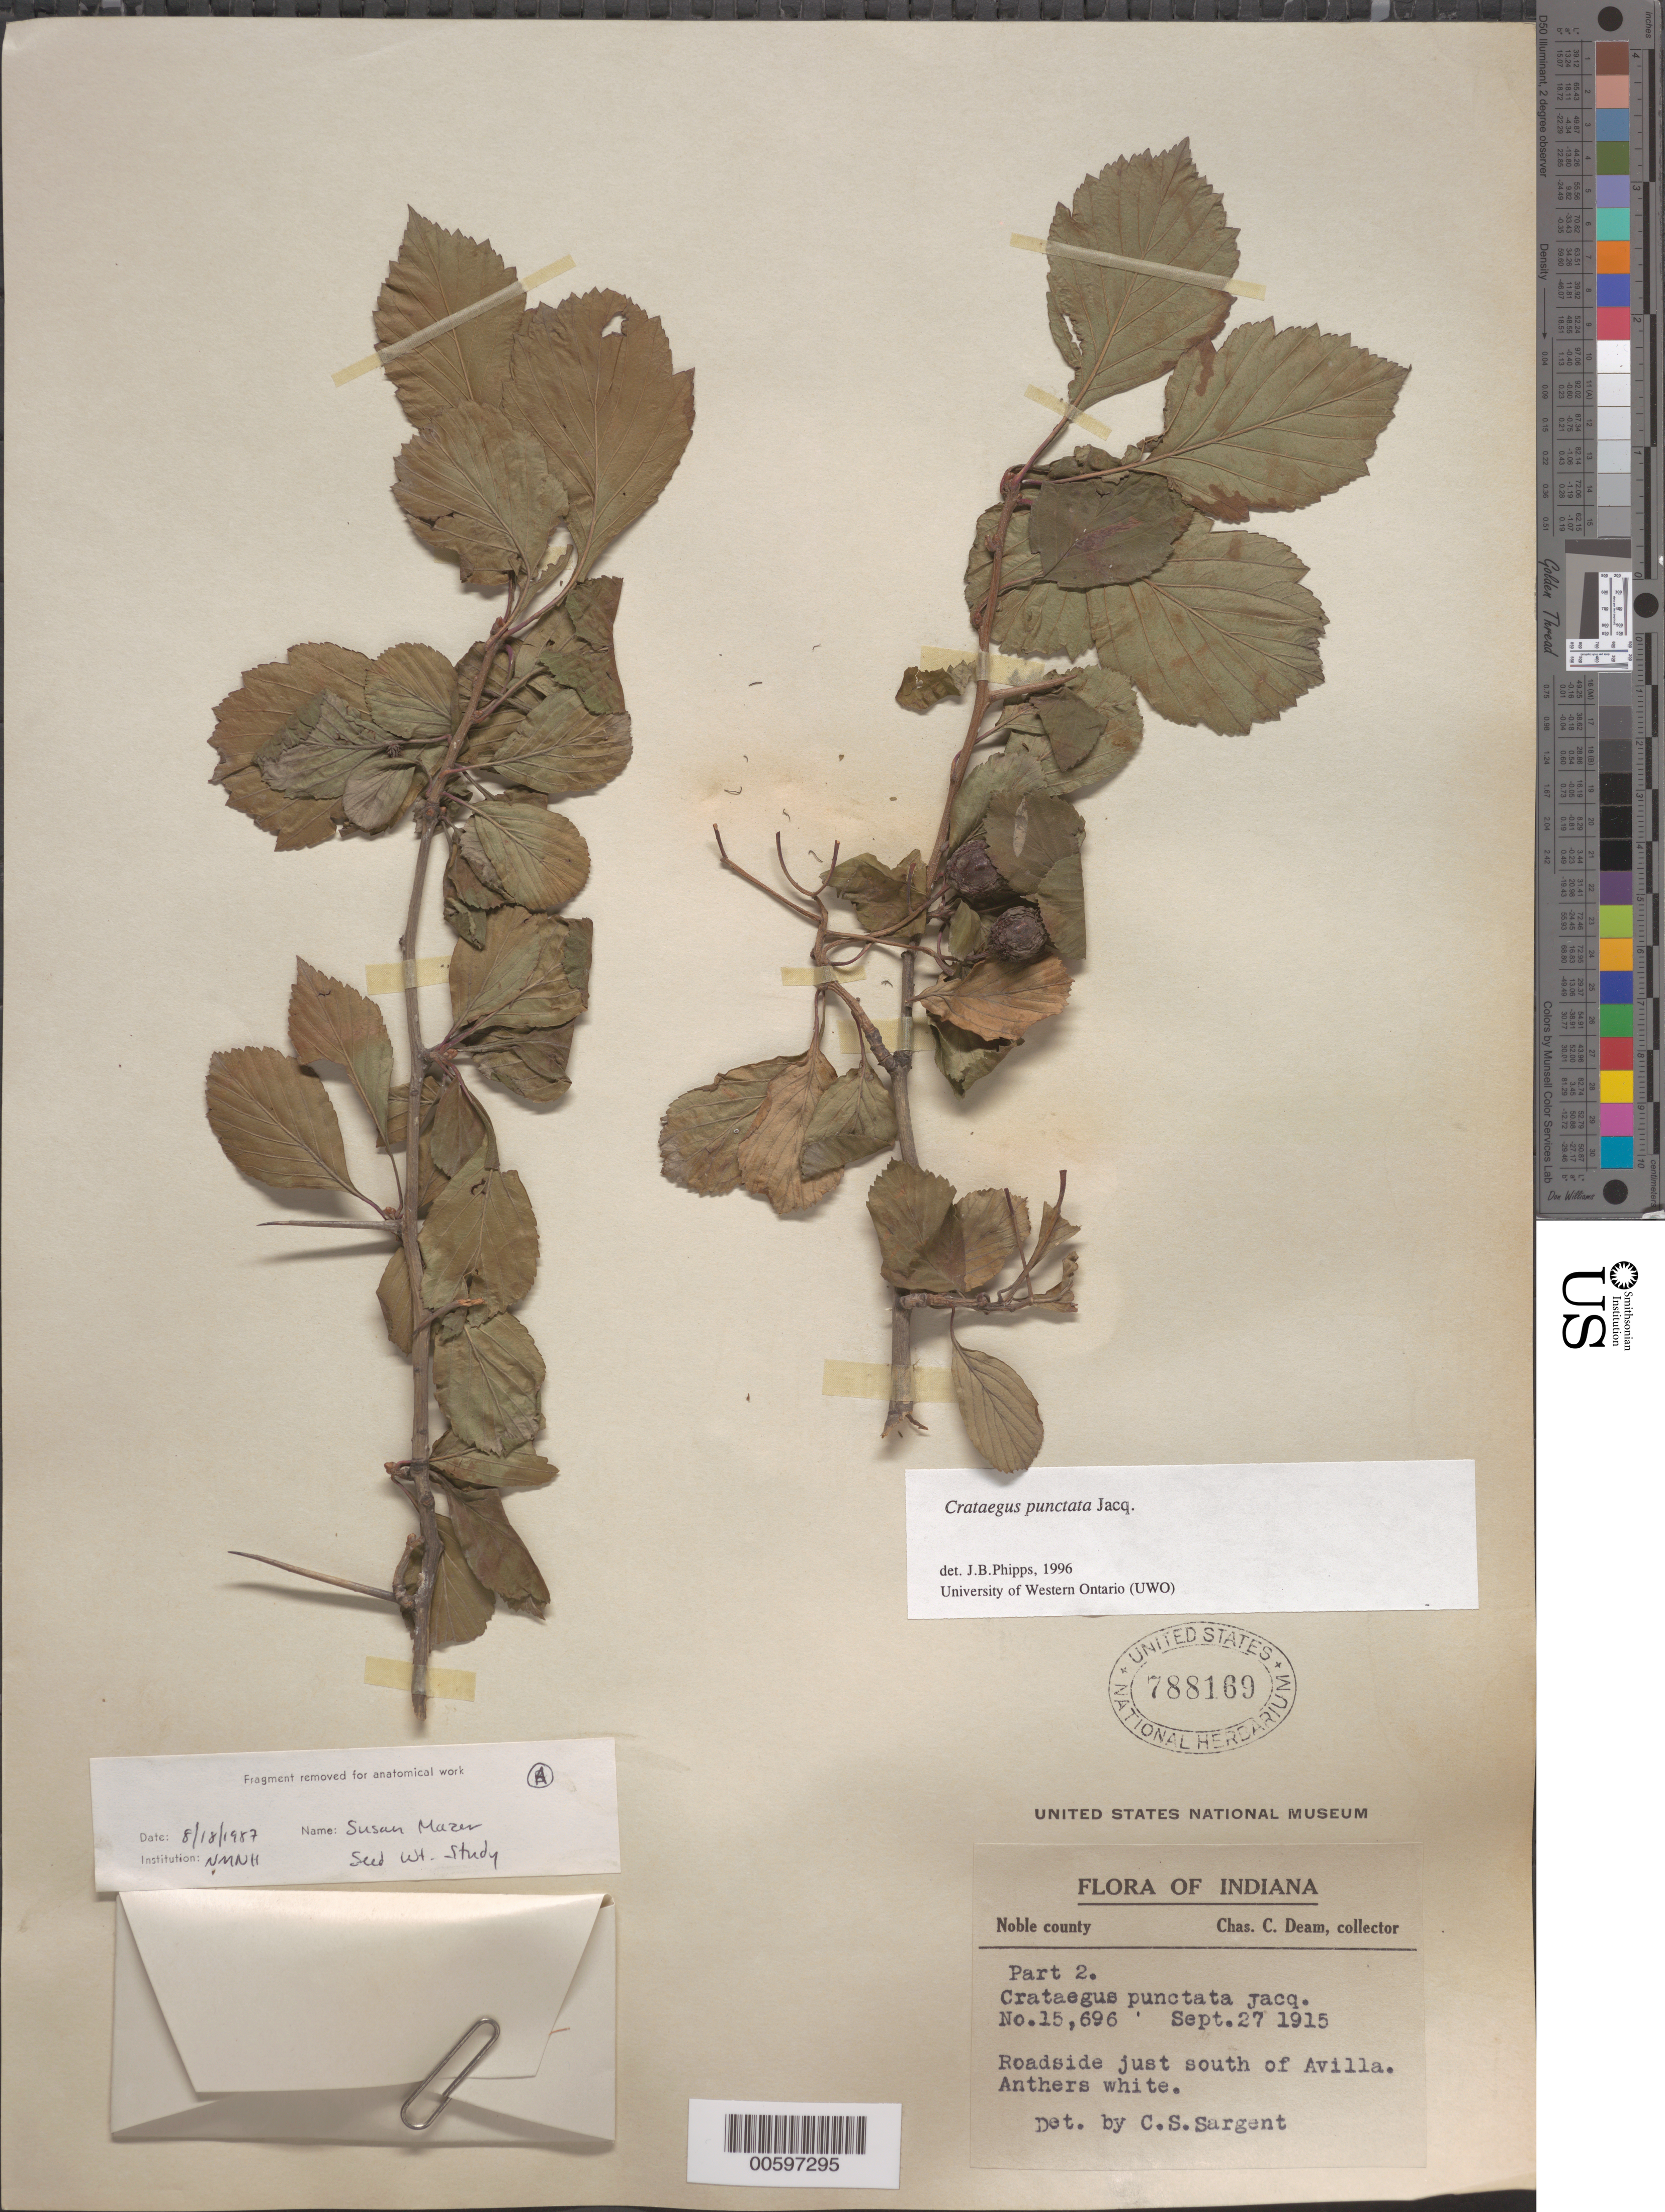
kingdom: Plantae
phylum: Tracheophyta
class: Magnoliopsida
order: Rosales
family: Rosaceae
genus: Crataegus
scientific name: Crataegus punctata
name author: Jacq.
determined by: Sargent, C. S.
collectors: C. C. Deam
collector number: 15696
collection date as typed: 27 Sep 1915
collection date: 1915-09-27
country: United States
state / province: Indiana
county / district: Noble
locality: Just S of Avilla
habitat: Roadside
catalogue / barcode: US 788169